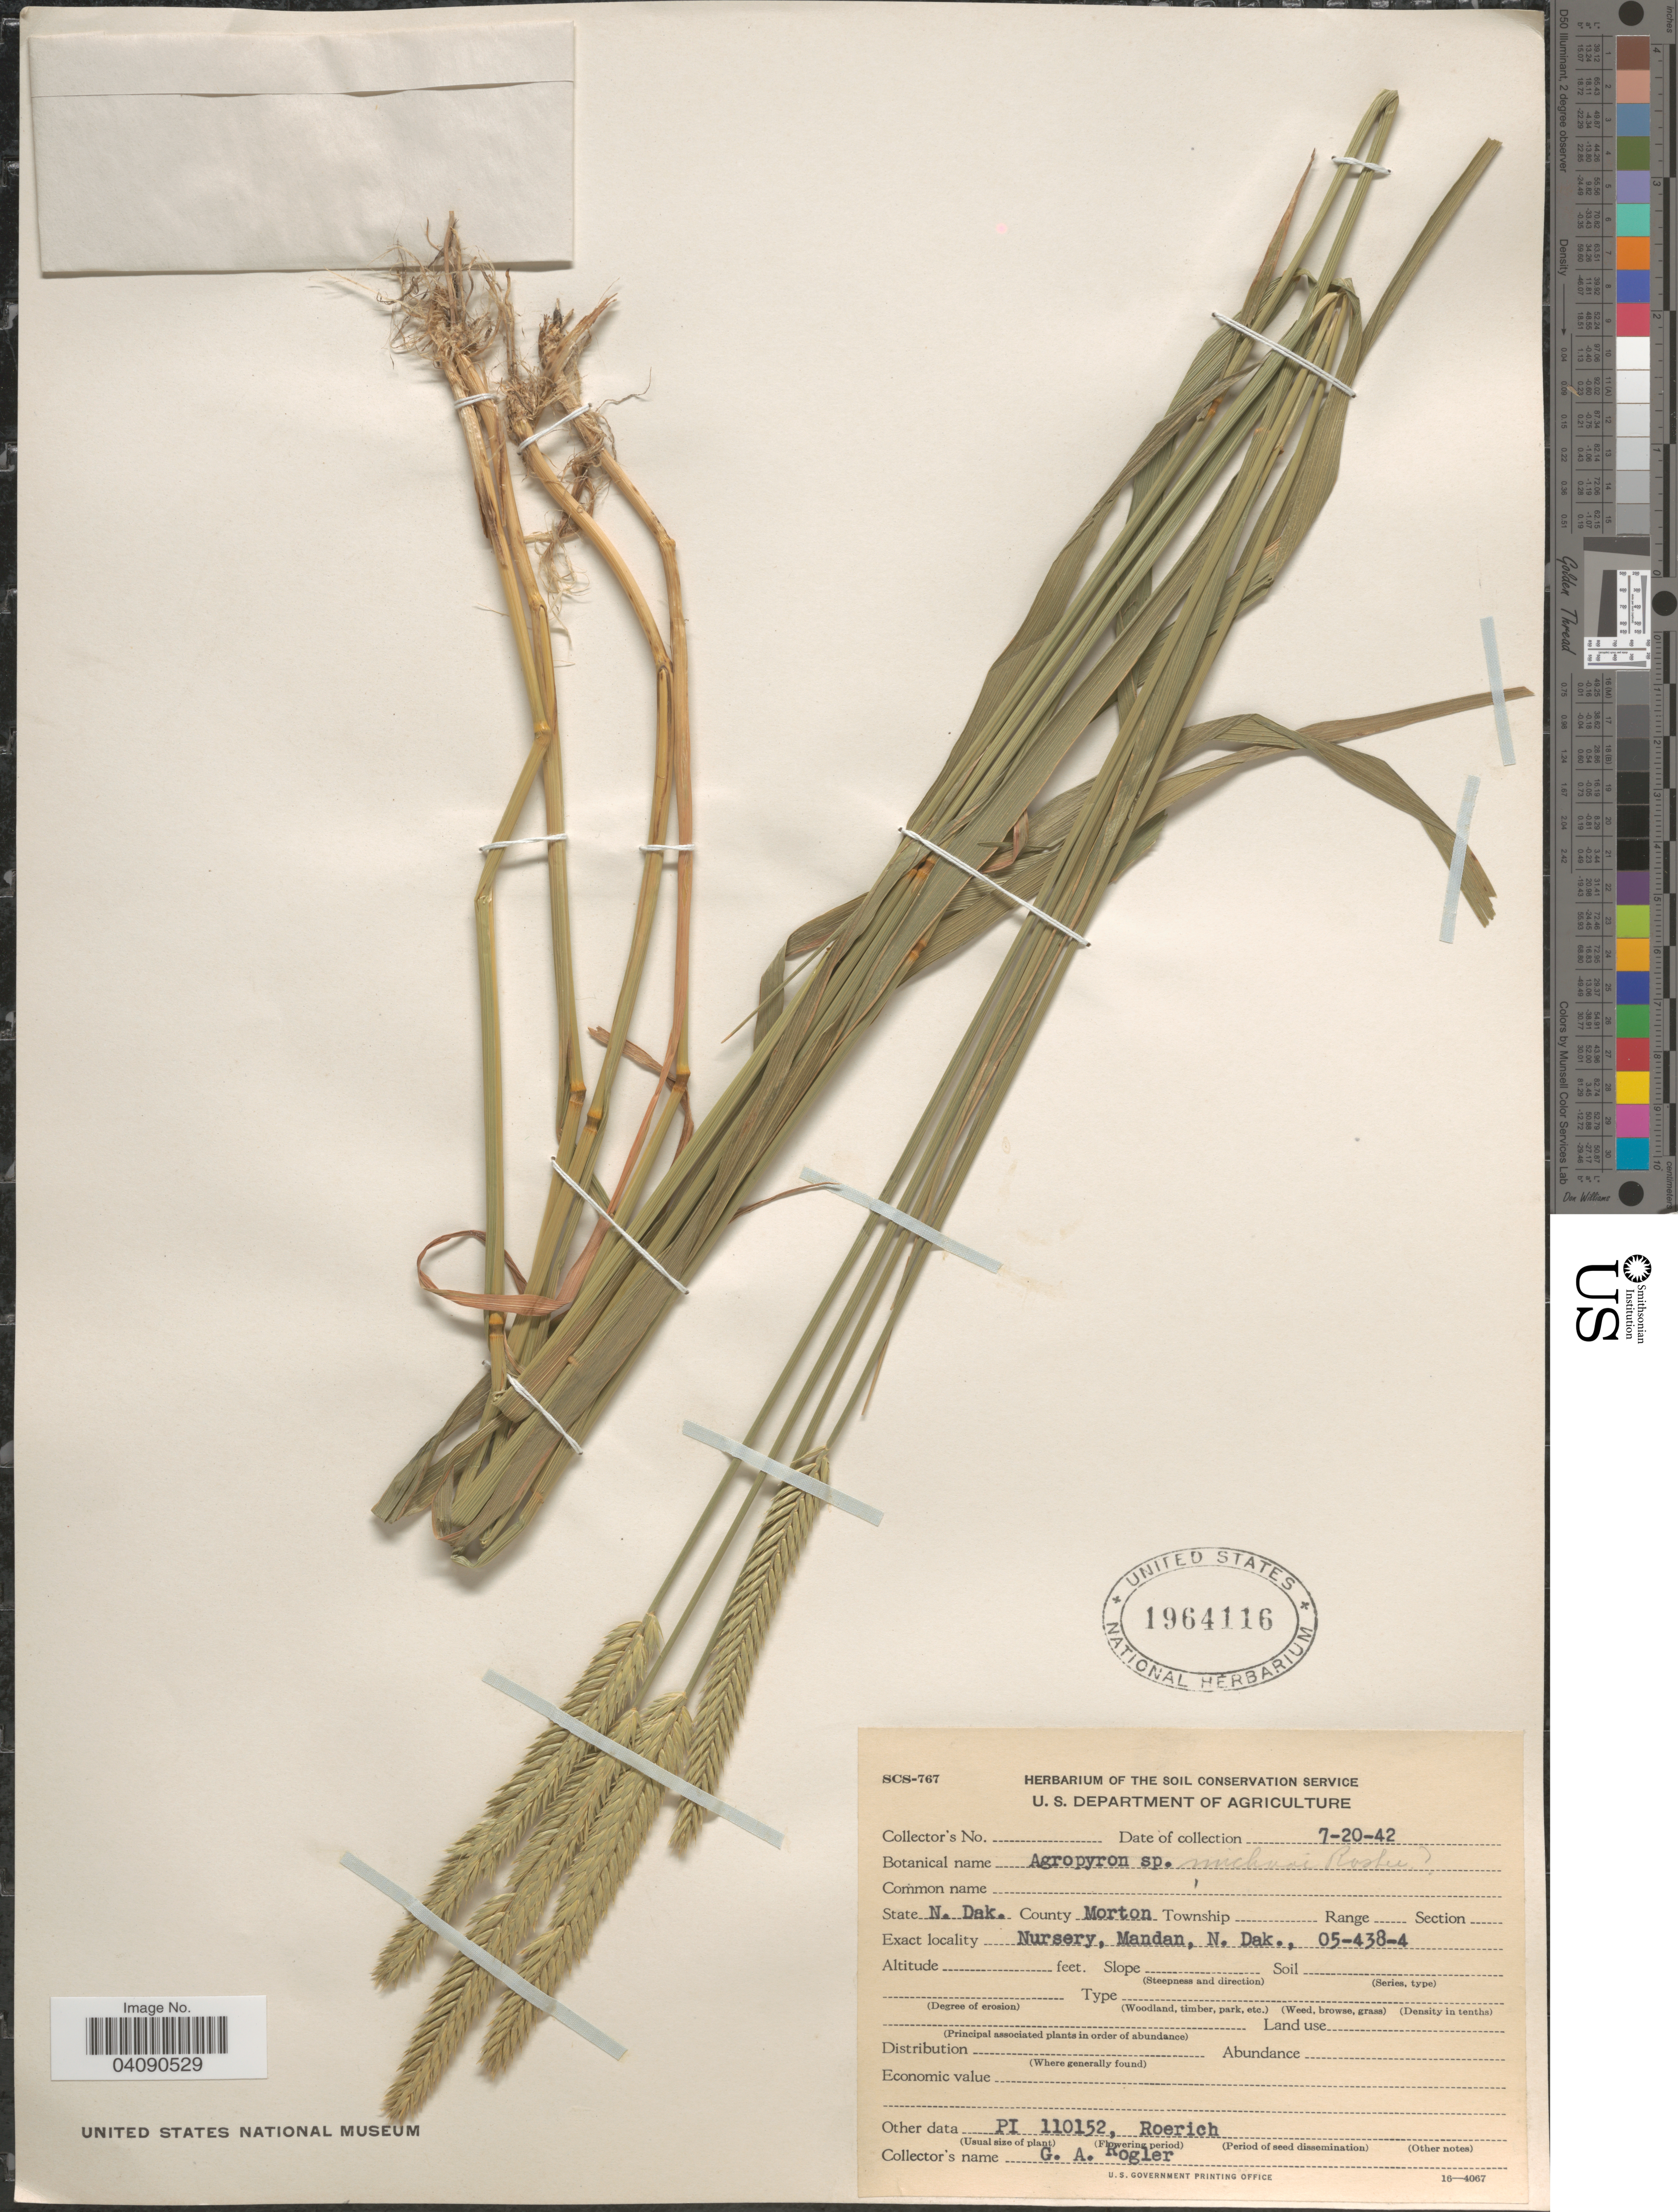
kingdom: Plantae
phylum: Tracheophyta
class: Liliopsida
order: Poales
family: Poaceae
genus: Agropyron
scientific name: Agropyron sp.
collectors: G. Rogler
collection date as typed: Transcribed d/m/y: 20/7/42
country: United States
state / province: North Dakota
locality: County Morton. Nursery, Mandan, 05-438-4.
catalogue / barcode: US 1964116